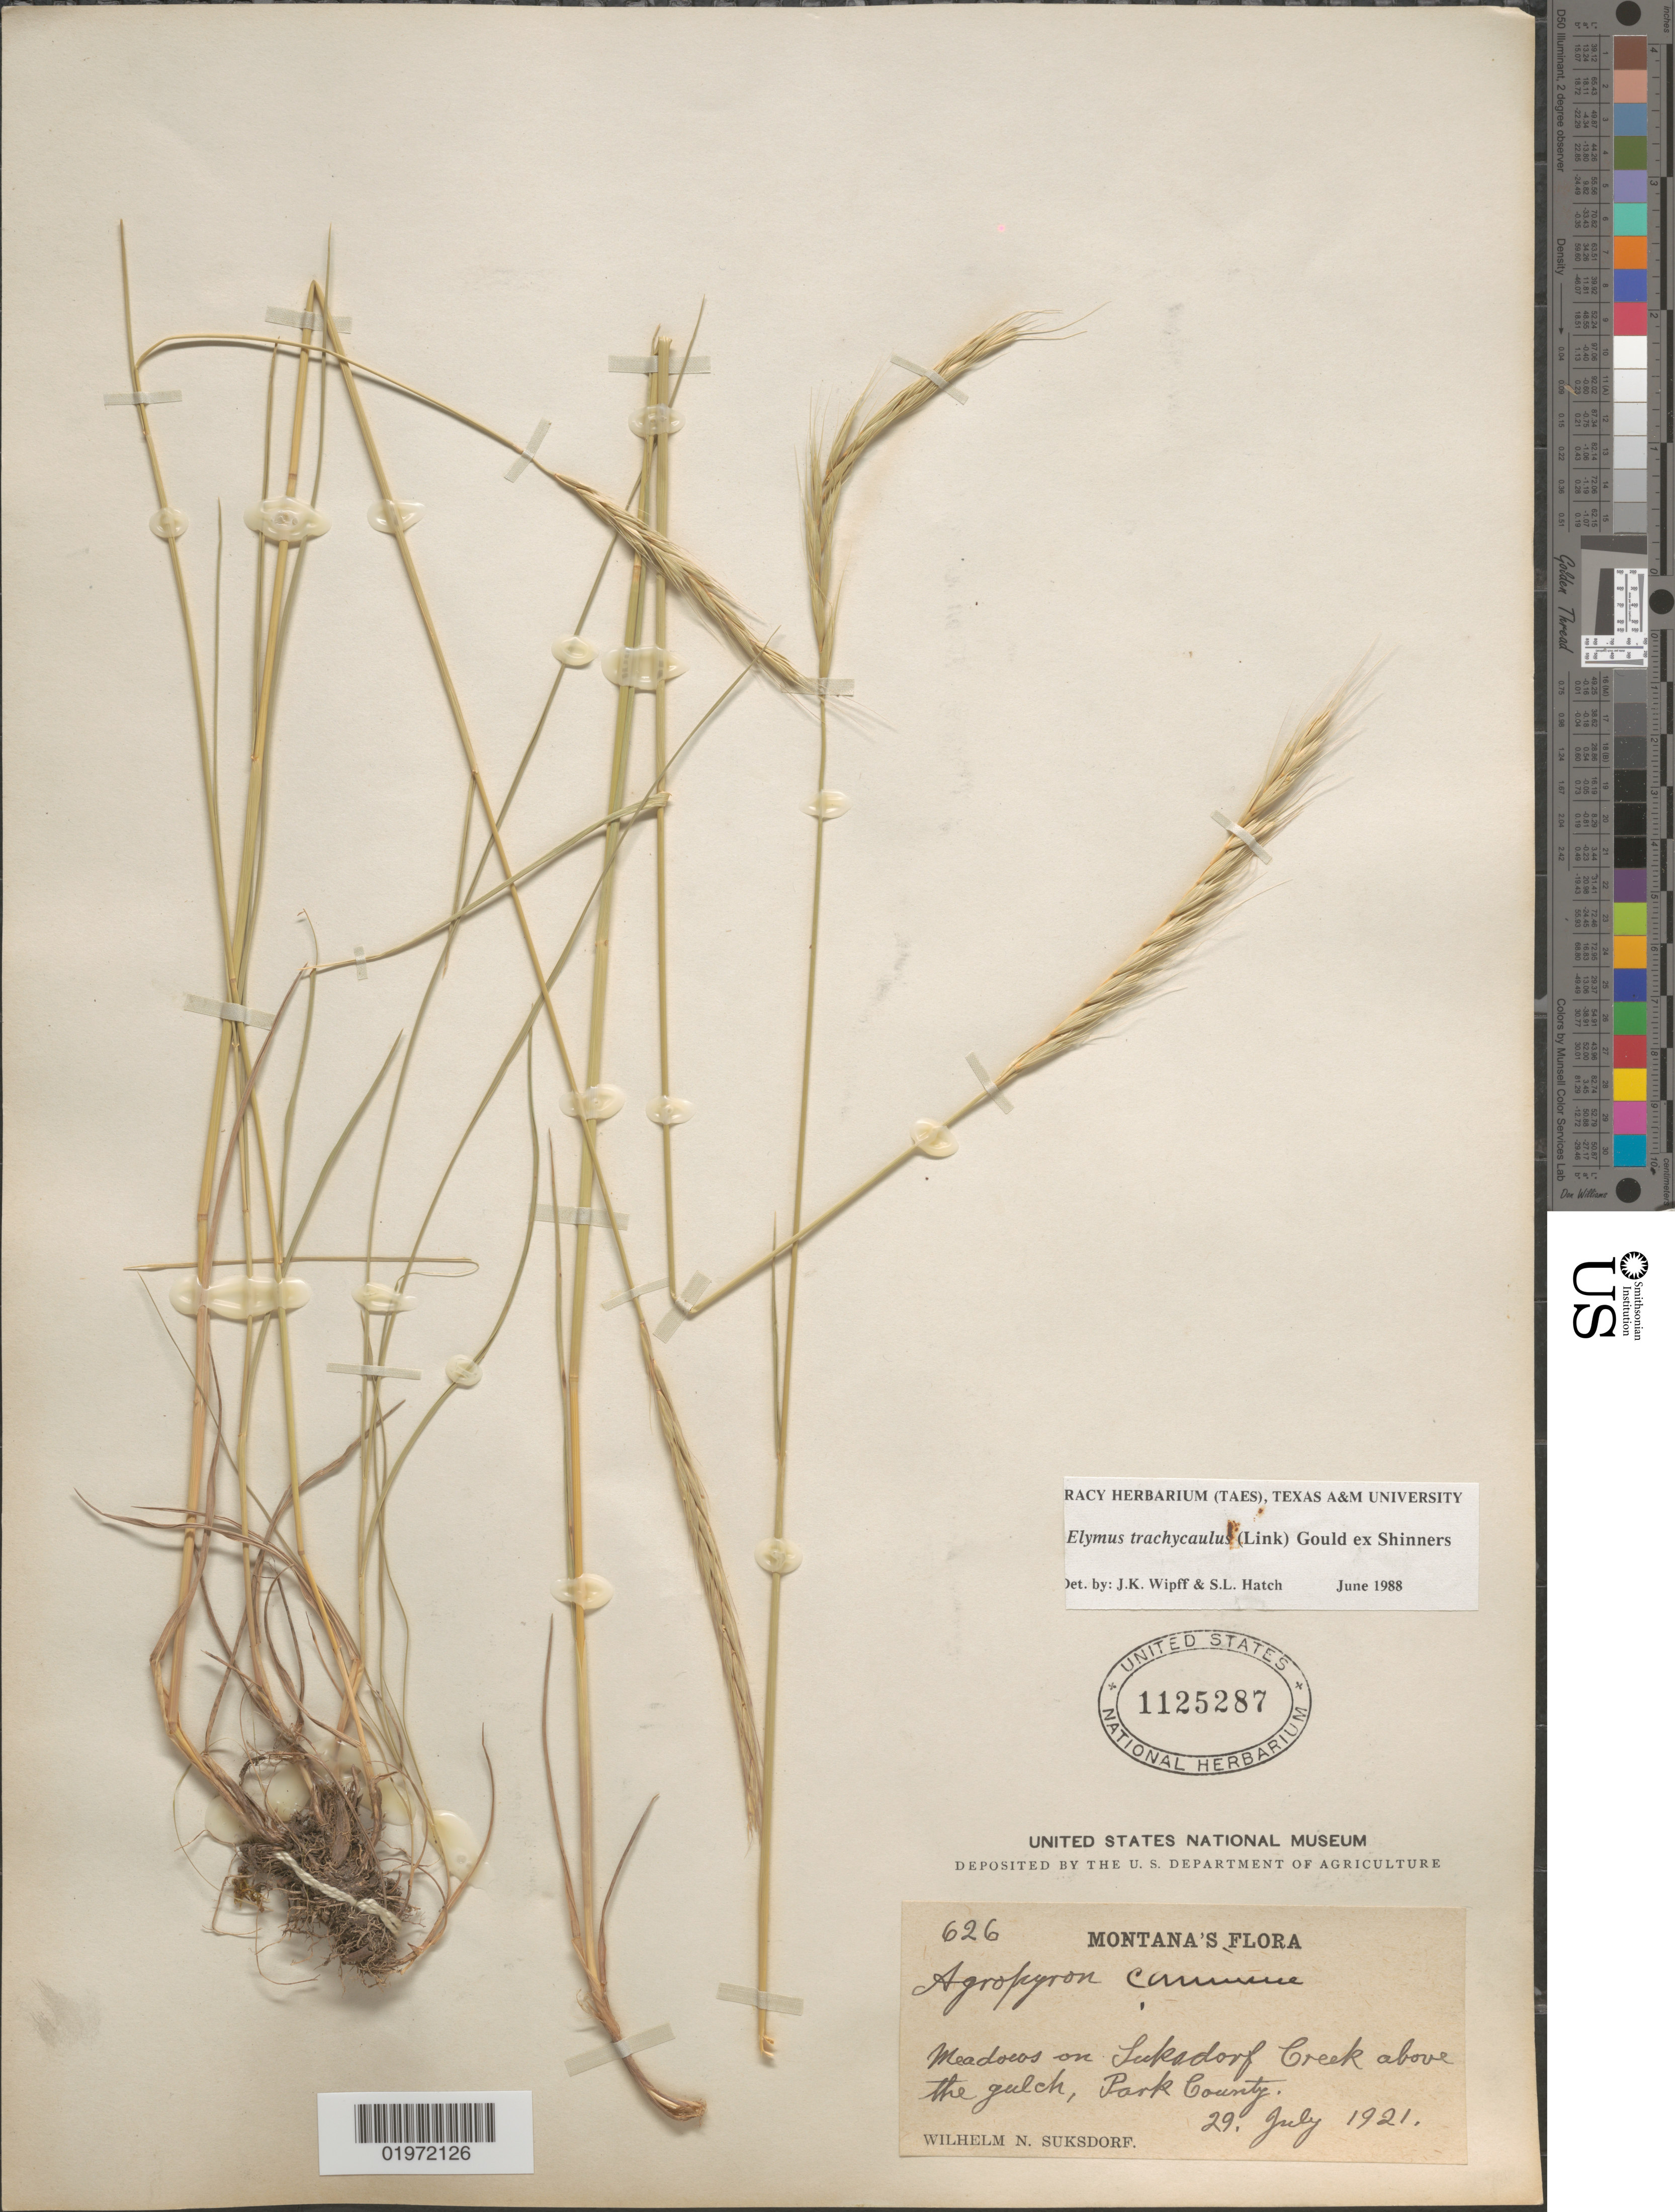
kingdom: Plantae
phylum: Tracheophyta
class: Liliopsida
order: Poales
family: Poaceae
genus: Elymus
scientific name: Elymus trachycaulus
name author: (Link) Gould ex Shinners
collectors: W. N. Suksdorf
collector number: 626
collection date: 1921-07-29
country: United States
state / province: Montana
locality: Meadows on Suksdorf Creek above the gulch, Park County.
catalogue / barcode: US 1125287